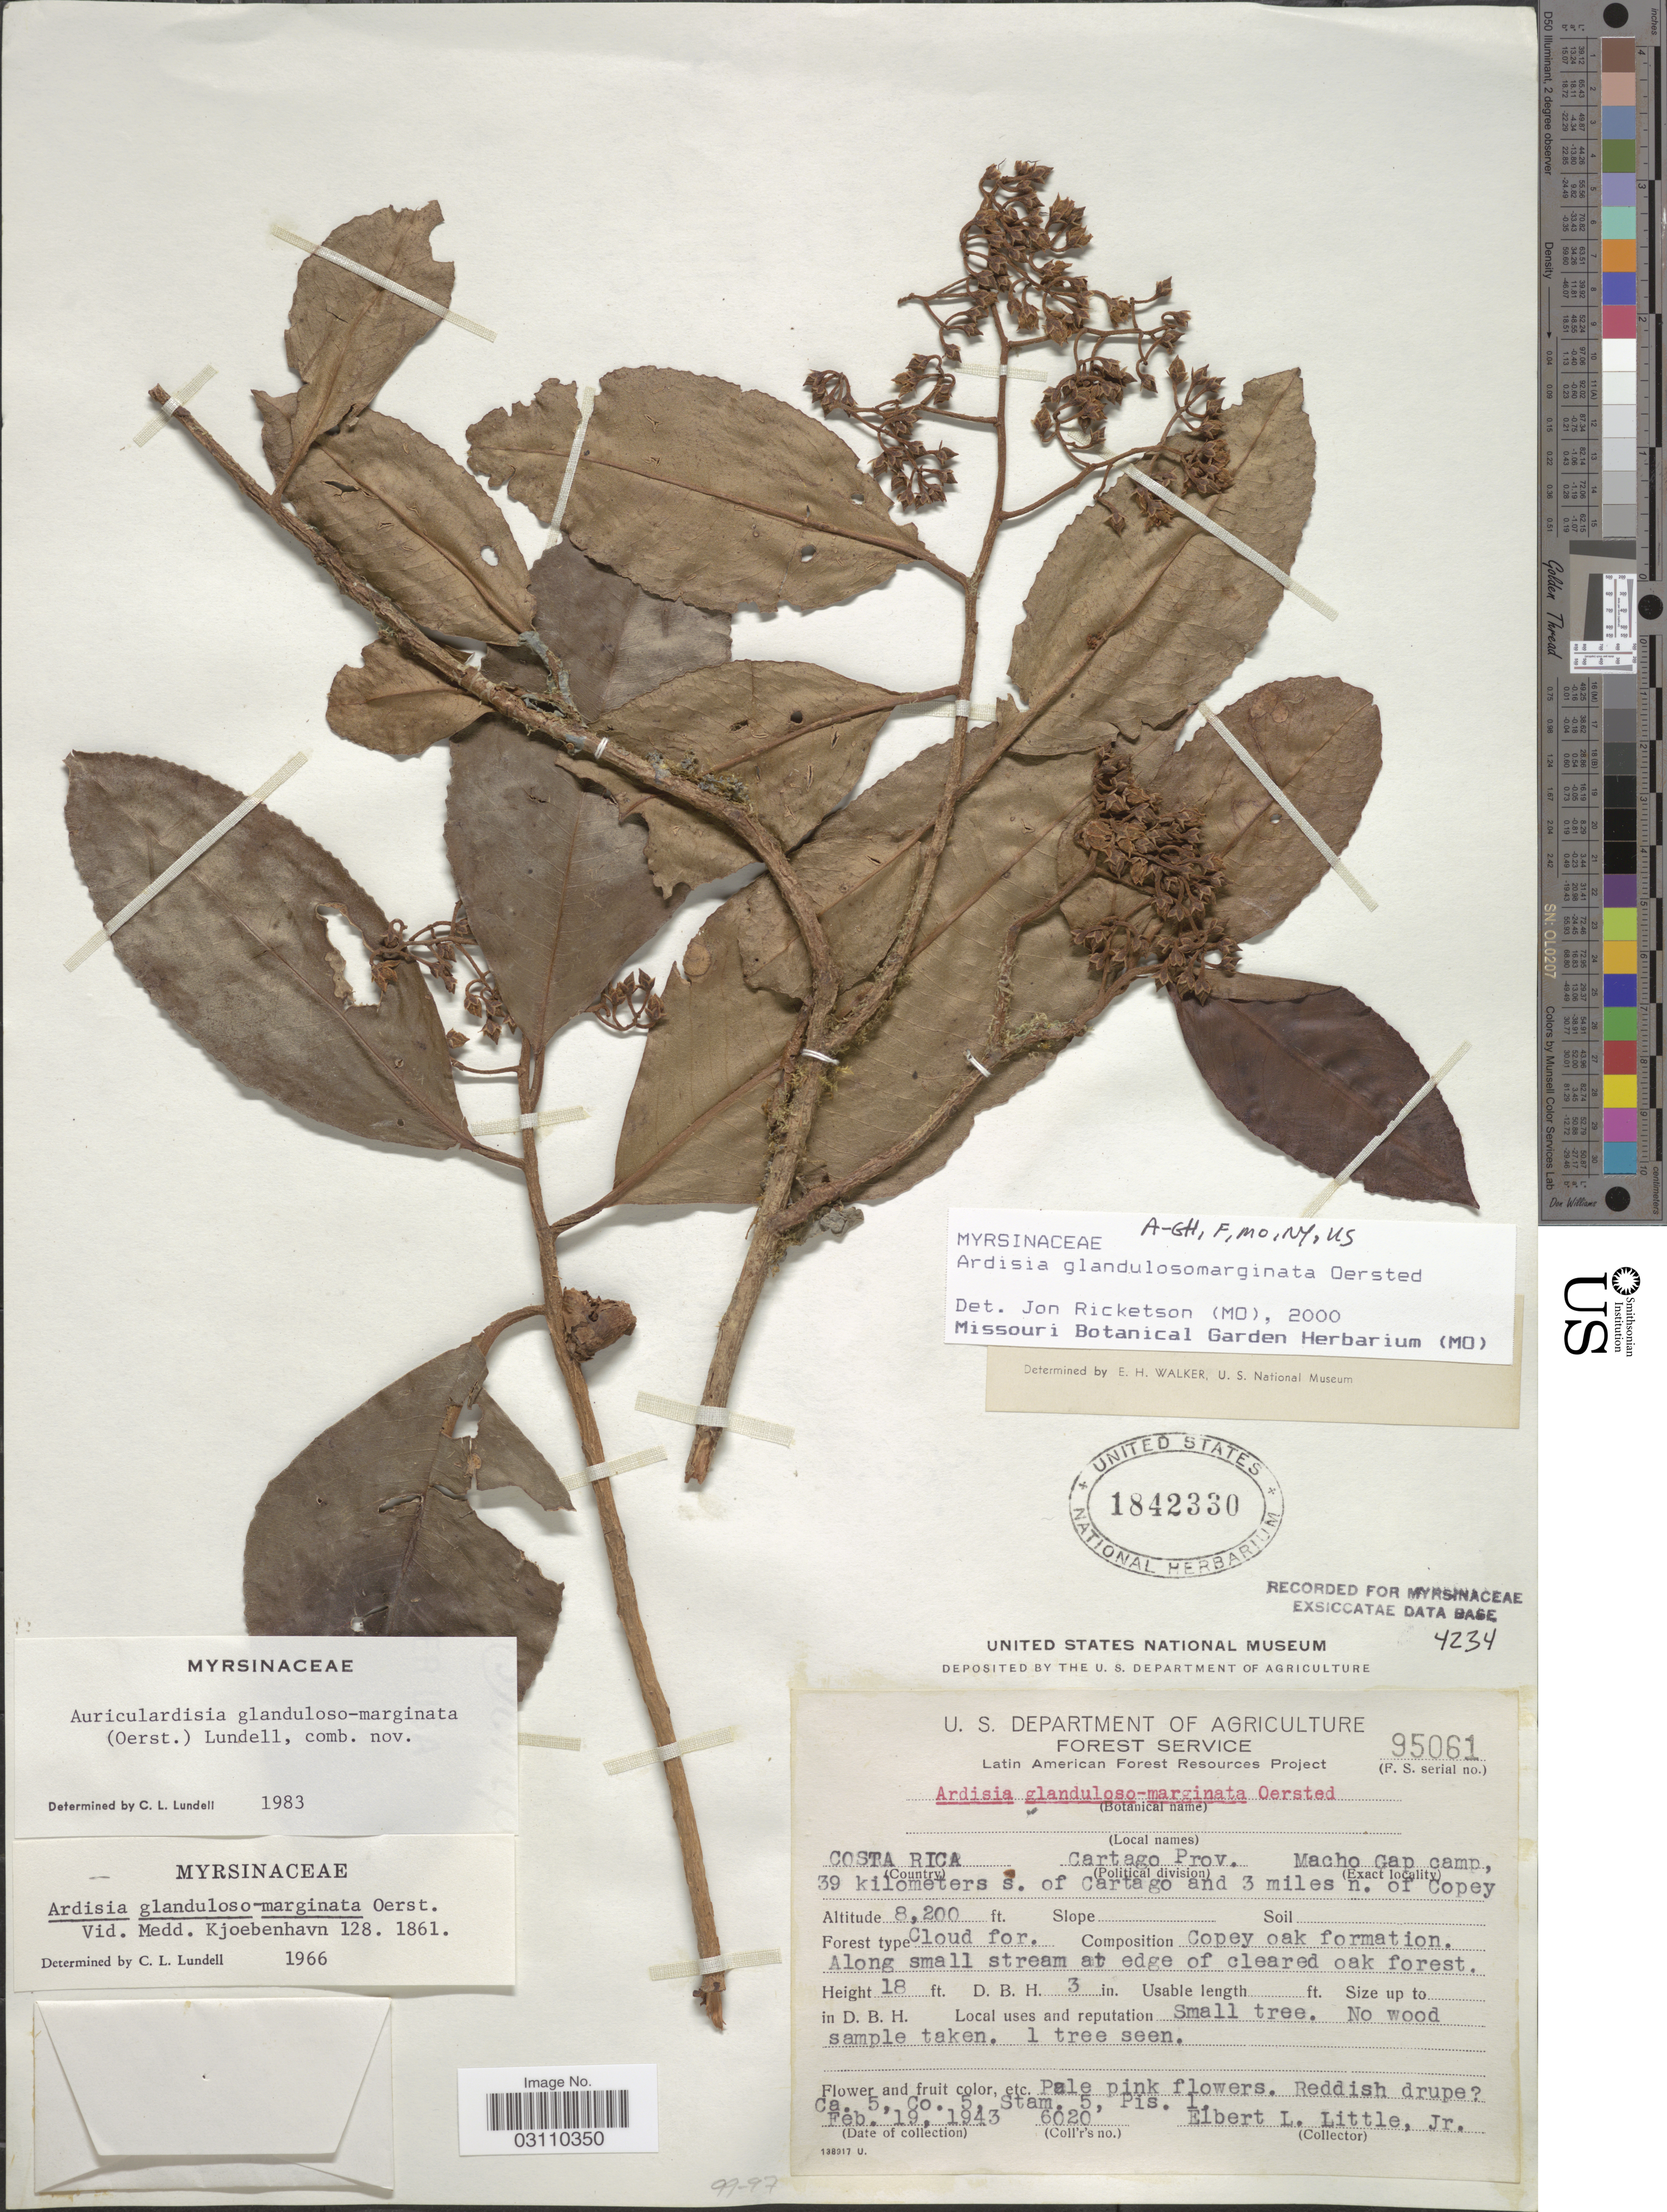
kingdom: Plantae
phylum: Tracheophyta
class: Magnoliopsida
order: Ericales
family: Primulaceae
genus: Ardisia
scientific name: Ardisia glandulosa-marginata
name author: Oerst.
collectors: E. L. Little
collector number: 6020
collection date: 1943-02-19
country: Costa Rica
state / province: Cartago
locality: Macho Gap camp, 39 kilometers s. of Cartago and 3 miles n. of Copey.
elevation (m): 2499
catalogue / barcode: US 1842330